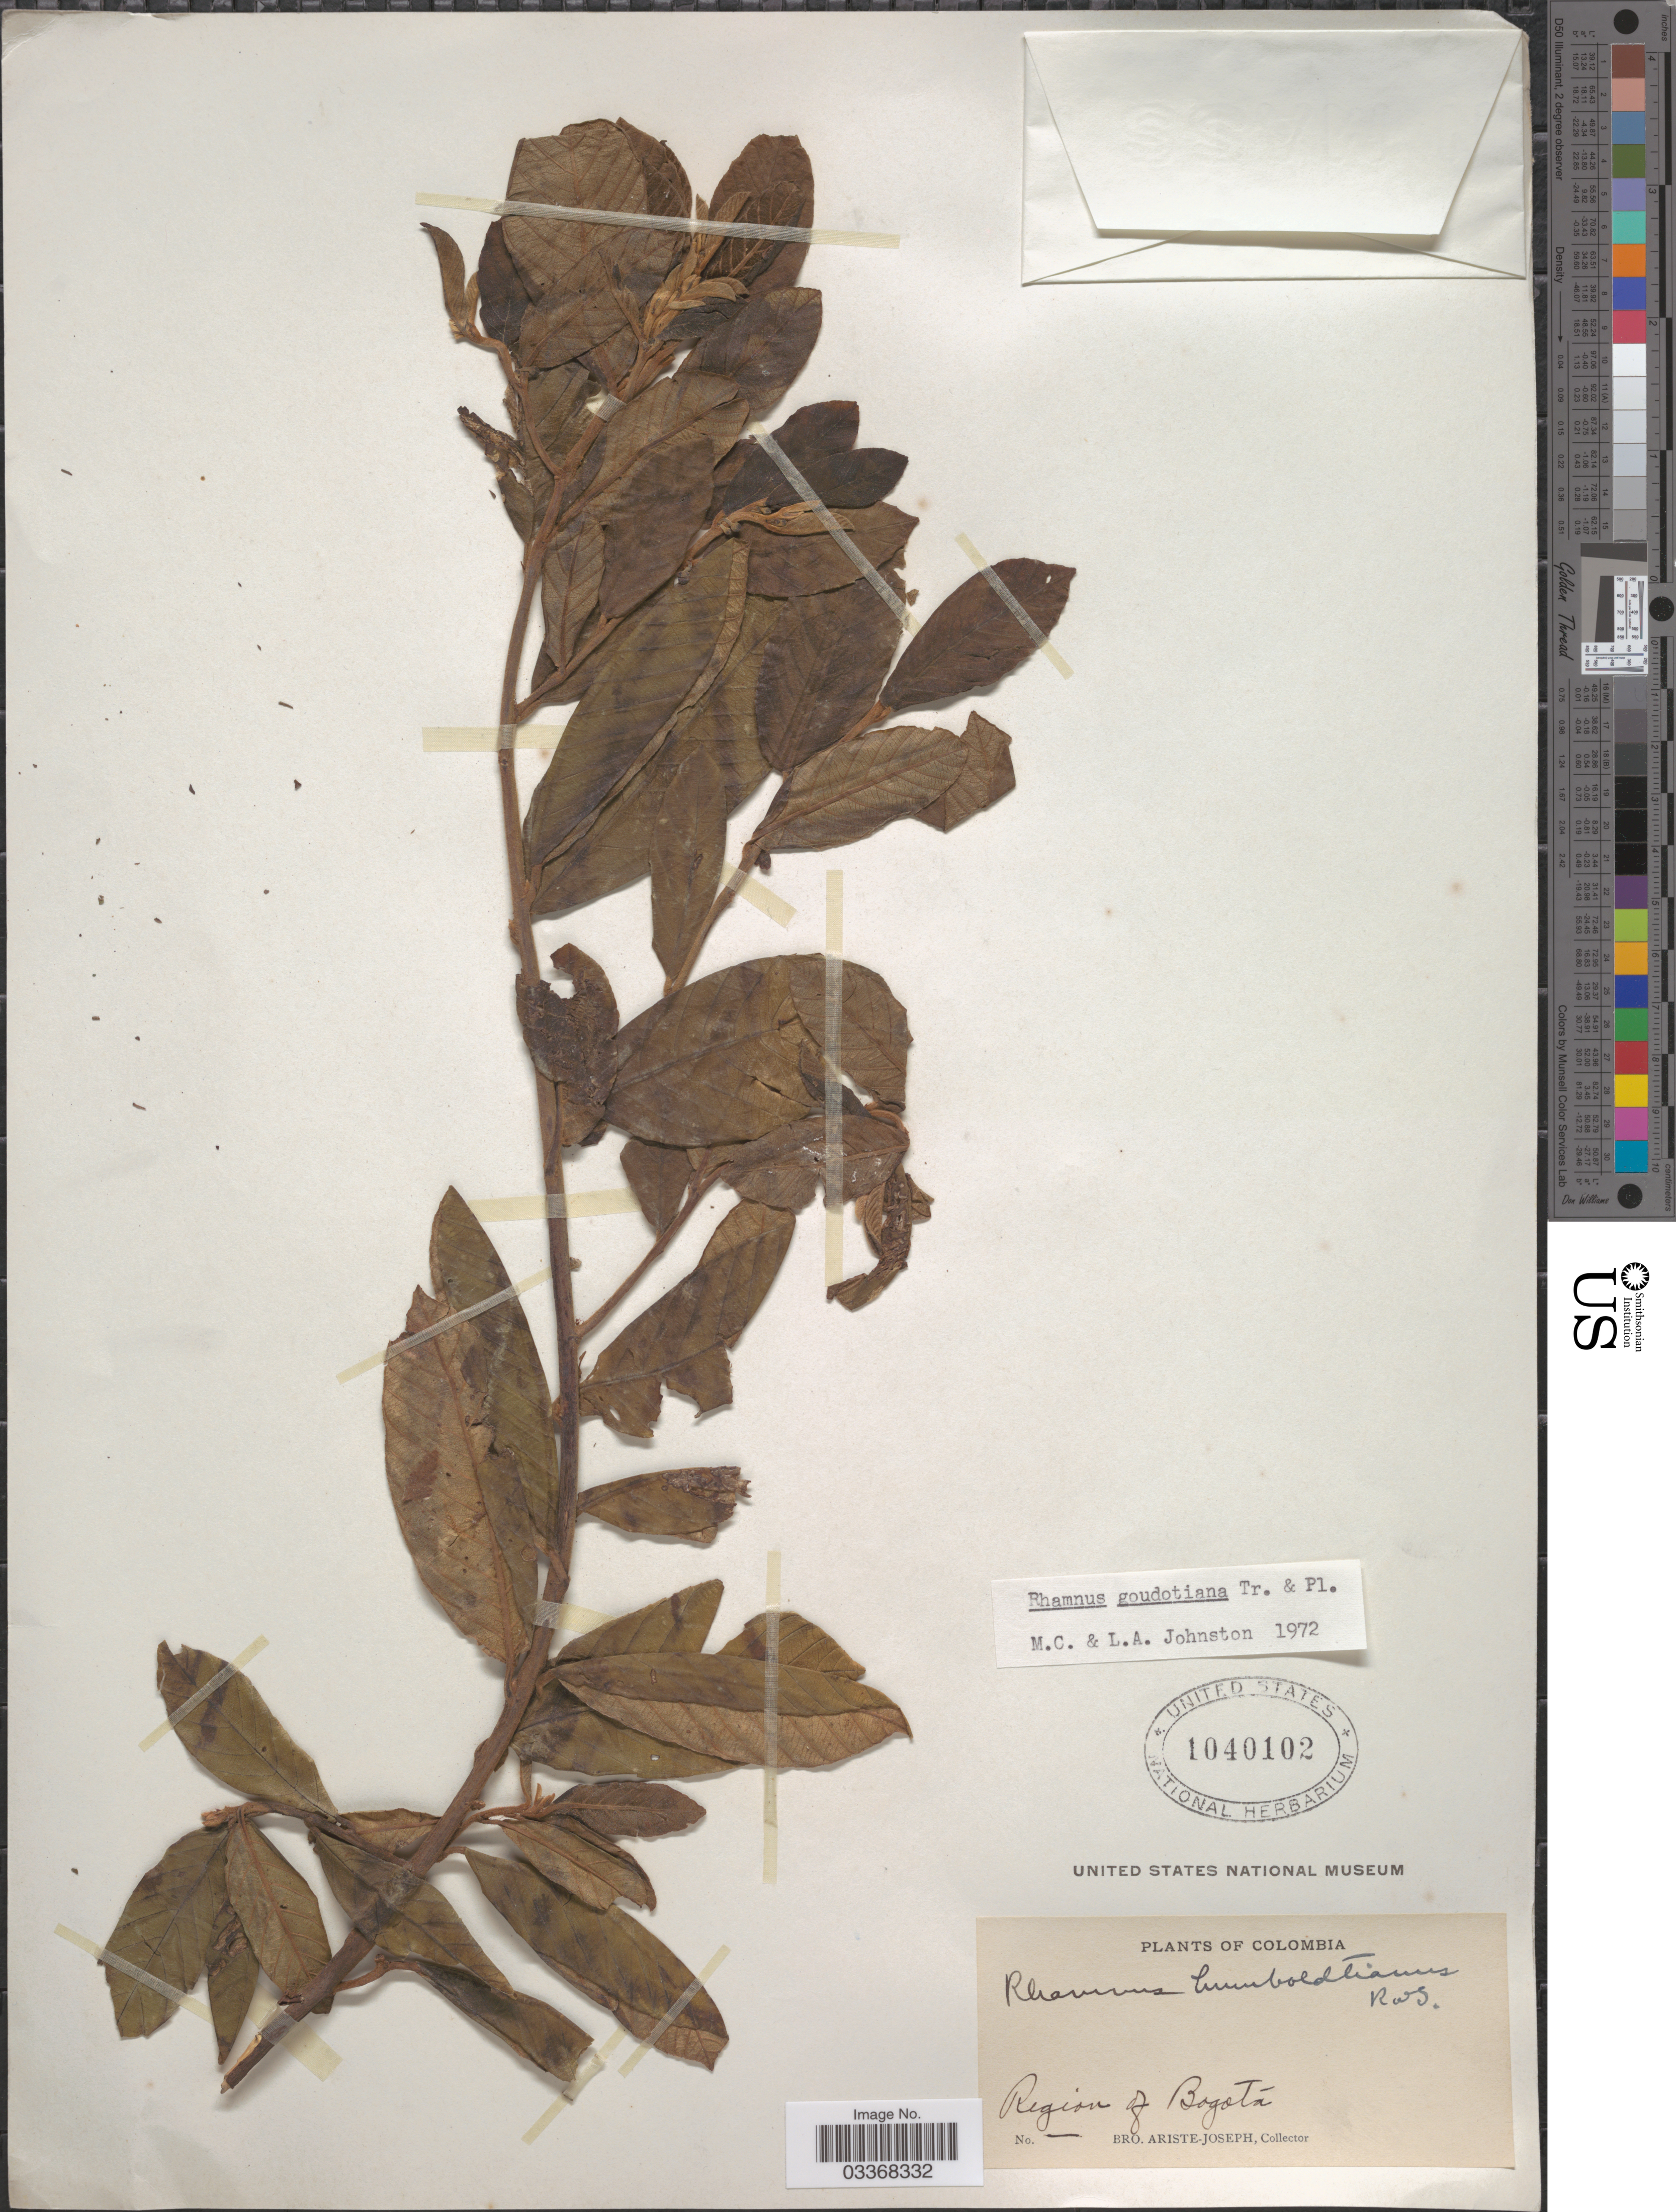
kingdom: Plantae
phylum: Tracheophyta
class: Magnoliopsida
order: Rosales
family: Rhamnaceae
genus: Frangula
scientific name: Frangula goudotiana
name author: (Triana & Planch.) Grubov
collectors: Bro. Ariste-Joseph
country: Colombia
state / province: Bogota D.C.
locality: Region of Bogotá.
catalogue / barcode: US 1040102